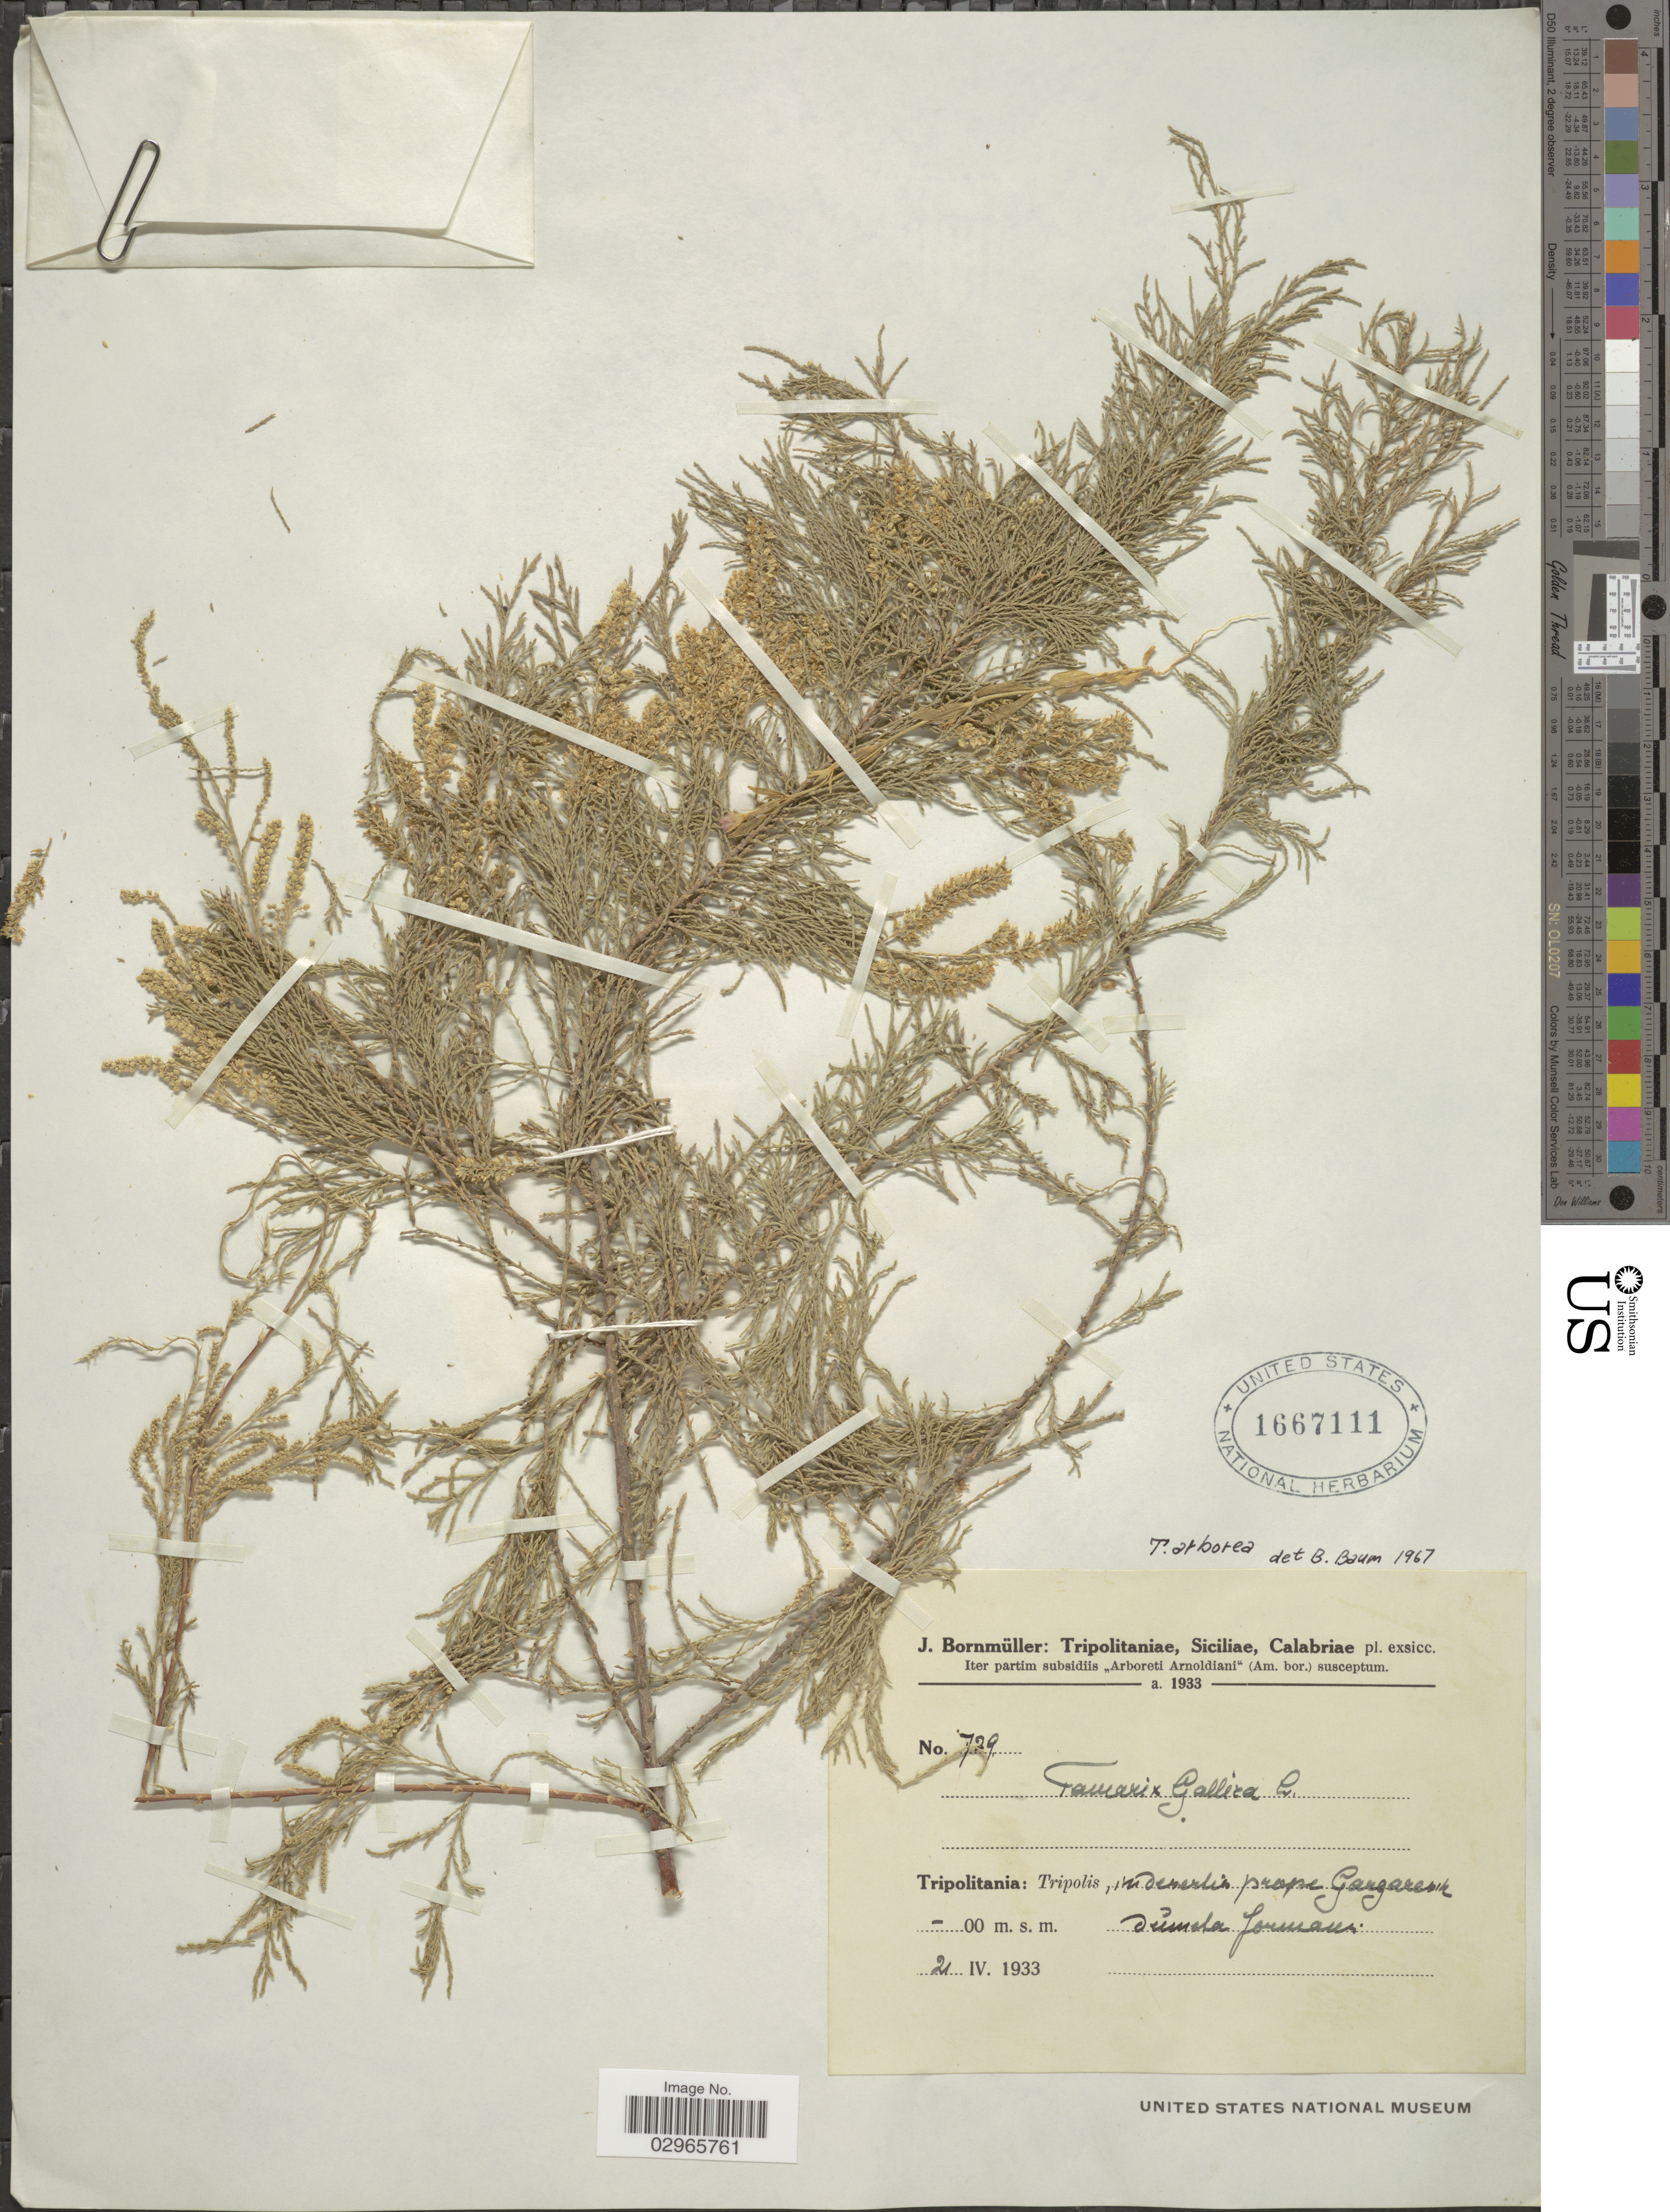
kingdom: Plantae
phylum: Tracheophyta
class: Magnoliopsida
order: Caryophyllales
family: Tamaricaceae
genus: Tamarix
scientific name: Tamarix arborea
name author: (Sieber ex Ehrenb.) Bunge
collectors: J. Bornmüller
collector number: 729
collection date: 1933-04-21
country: Libya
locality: Tripolitania: Tripolis, in desertis prope Gargaresh.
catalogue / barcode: US 1667111